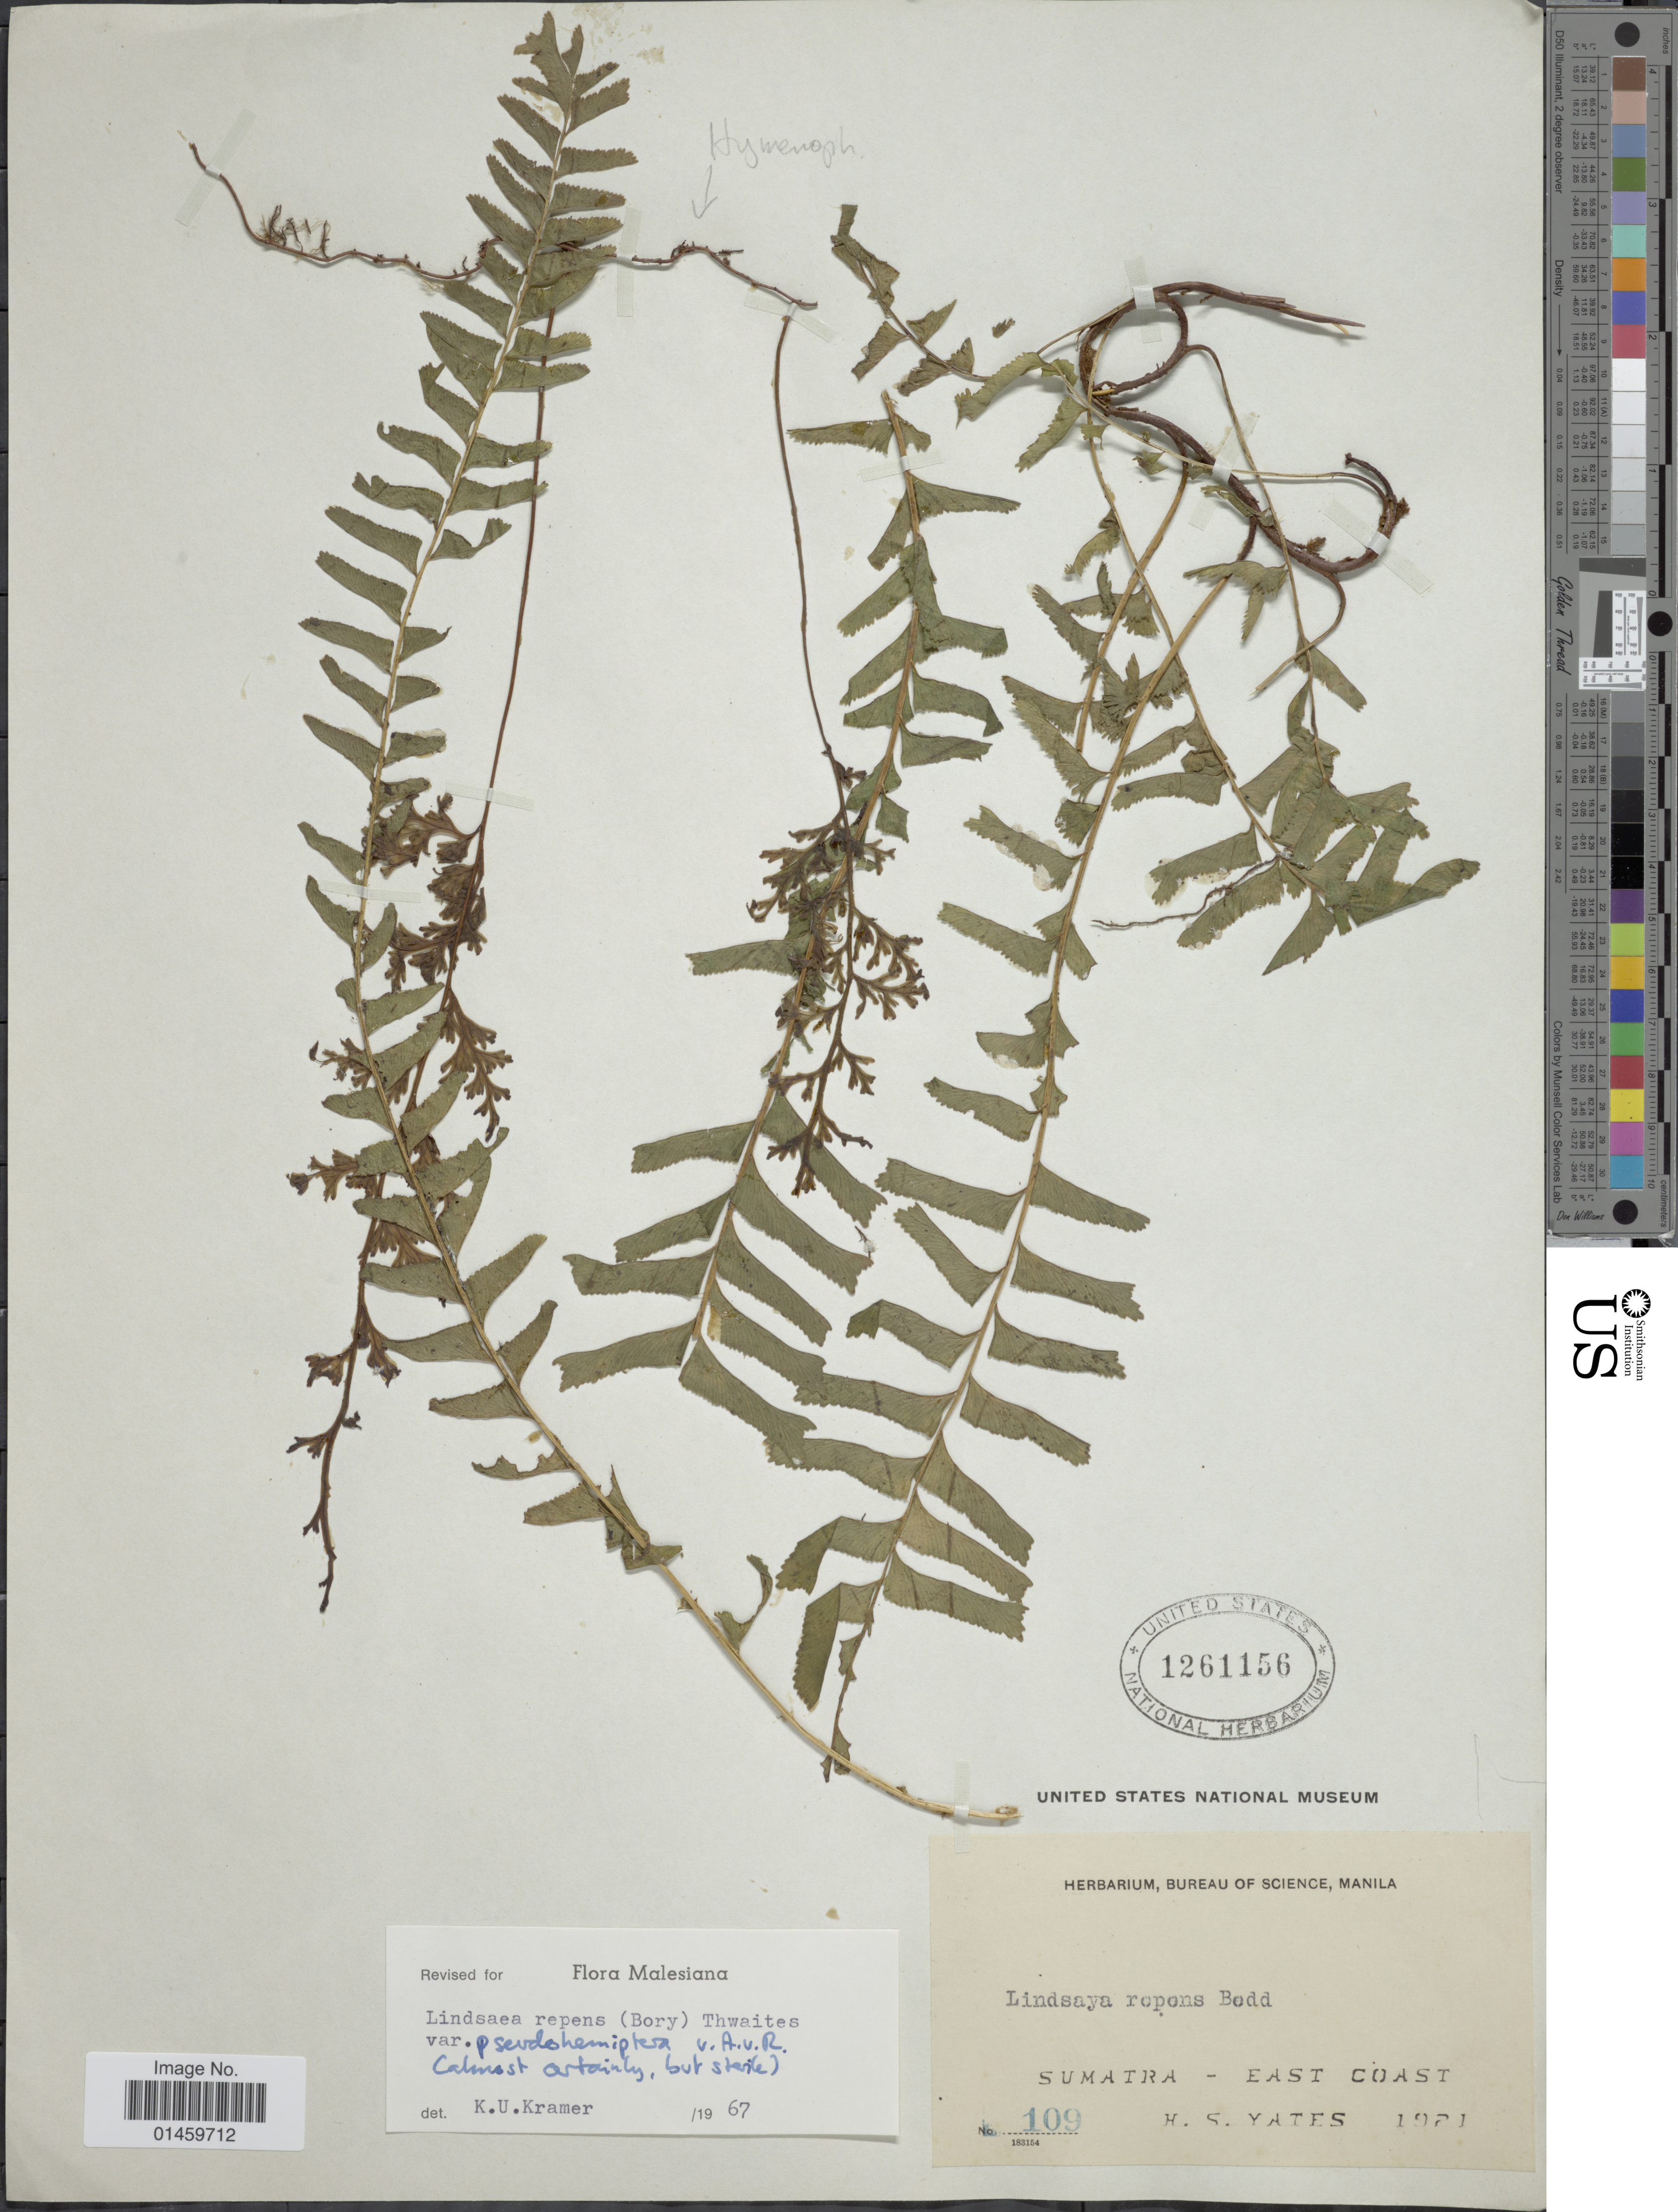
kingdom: Plantae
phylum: Tracheophyta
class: Polypodiopsida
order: Polypodiales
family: Lindsaeaceae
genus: Lindsaea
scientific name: Lindsaea repens var. pectinata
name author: (Blume) Mett.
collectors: H. S. Yates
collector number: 109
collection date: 1921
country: Indonesia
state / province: Sumatra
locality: East Coast.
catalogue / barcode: US 1261156